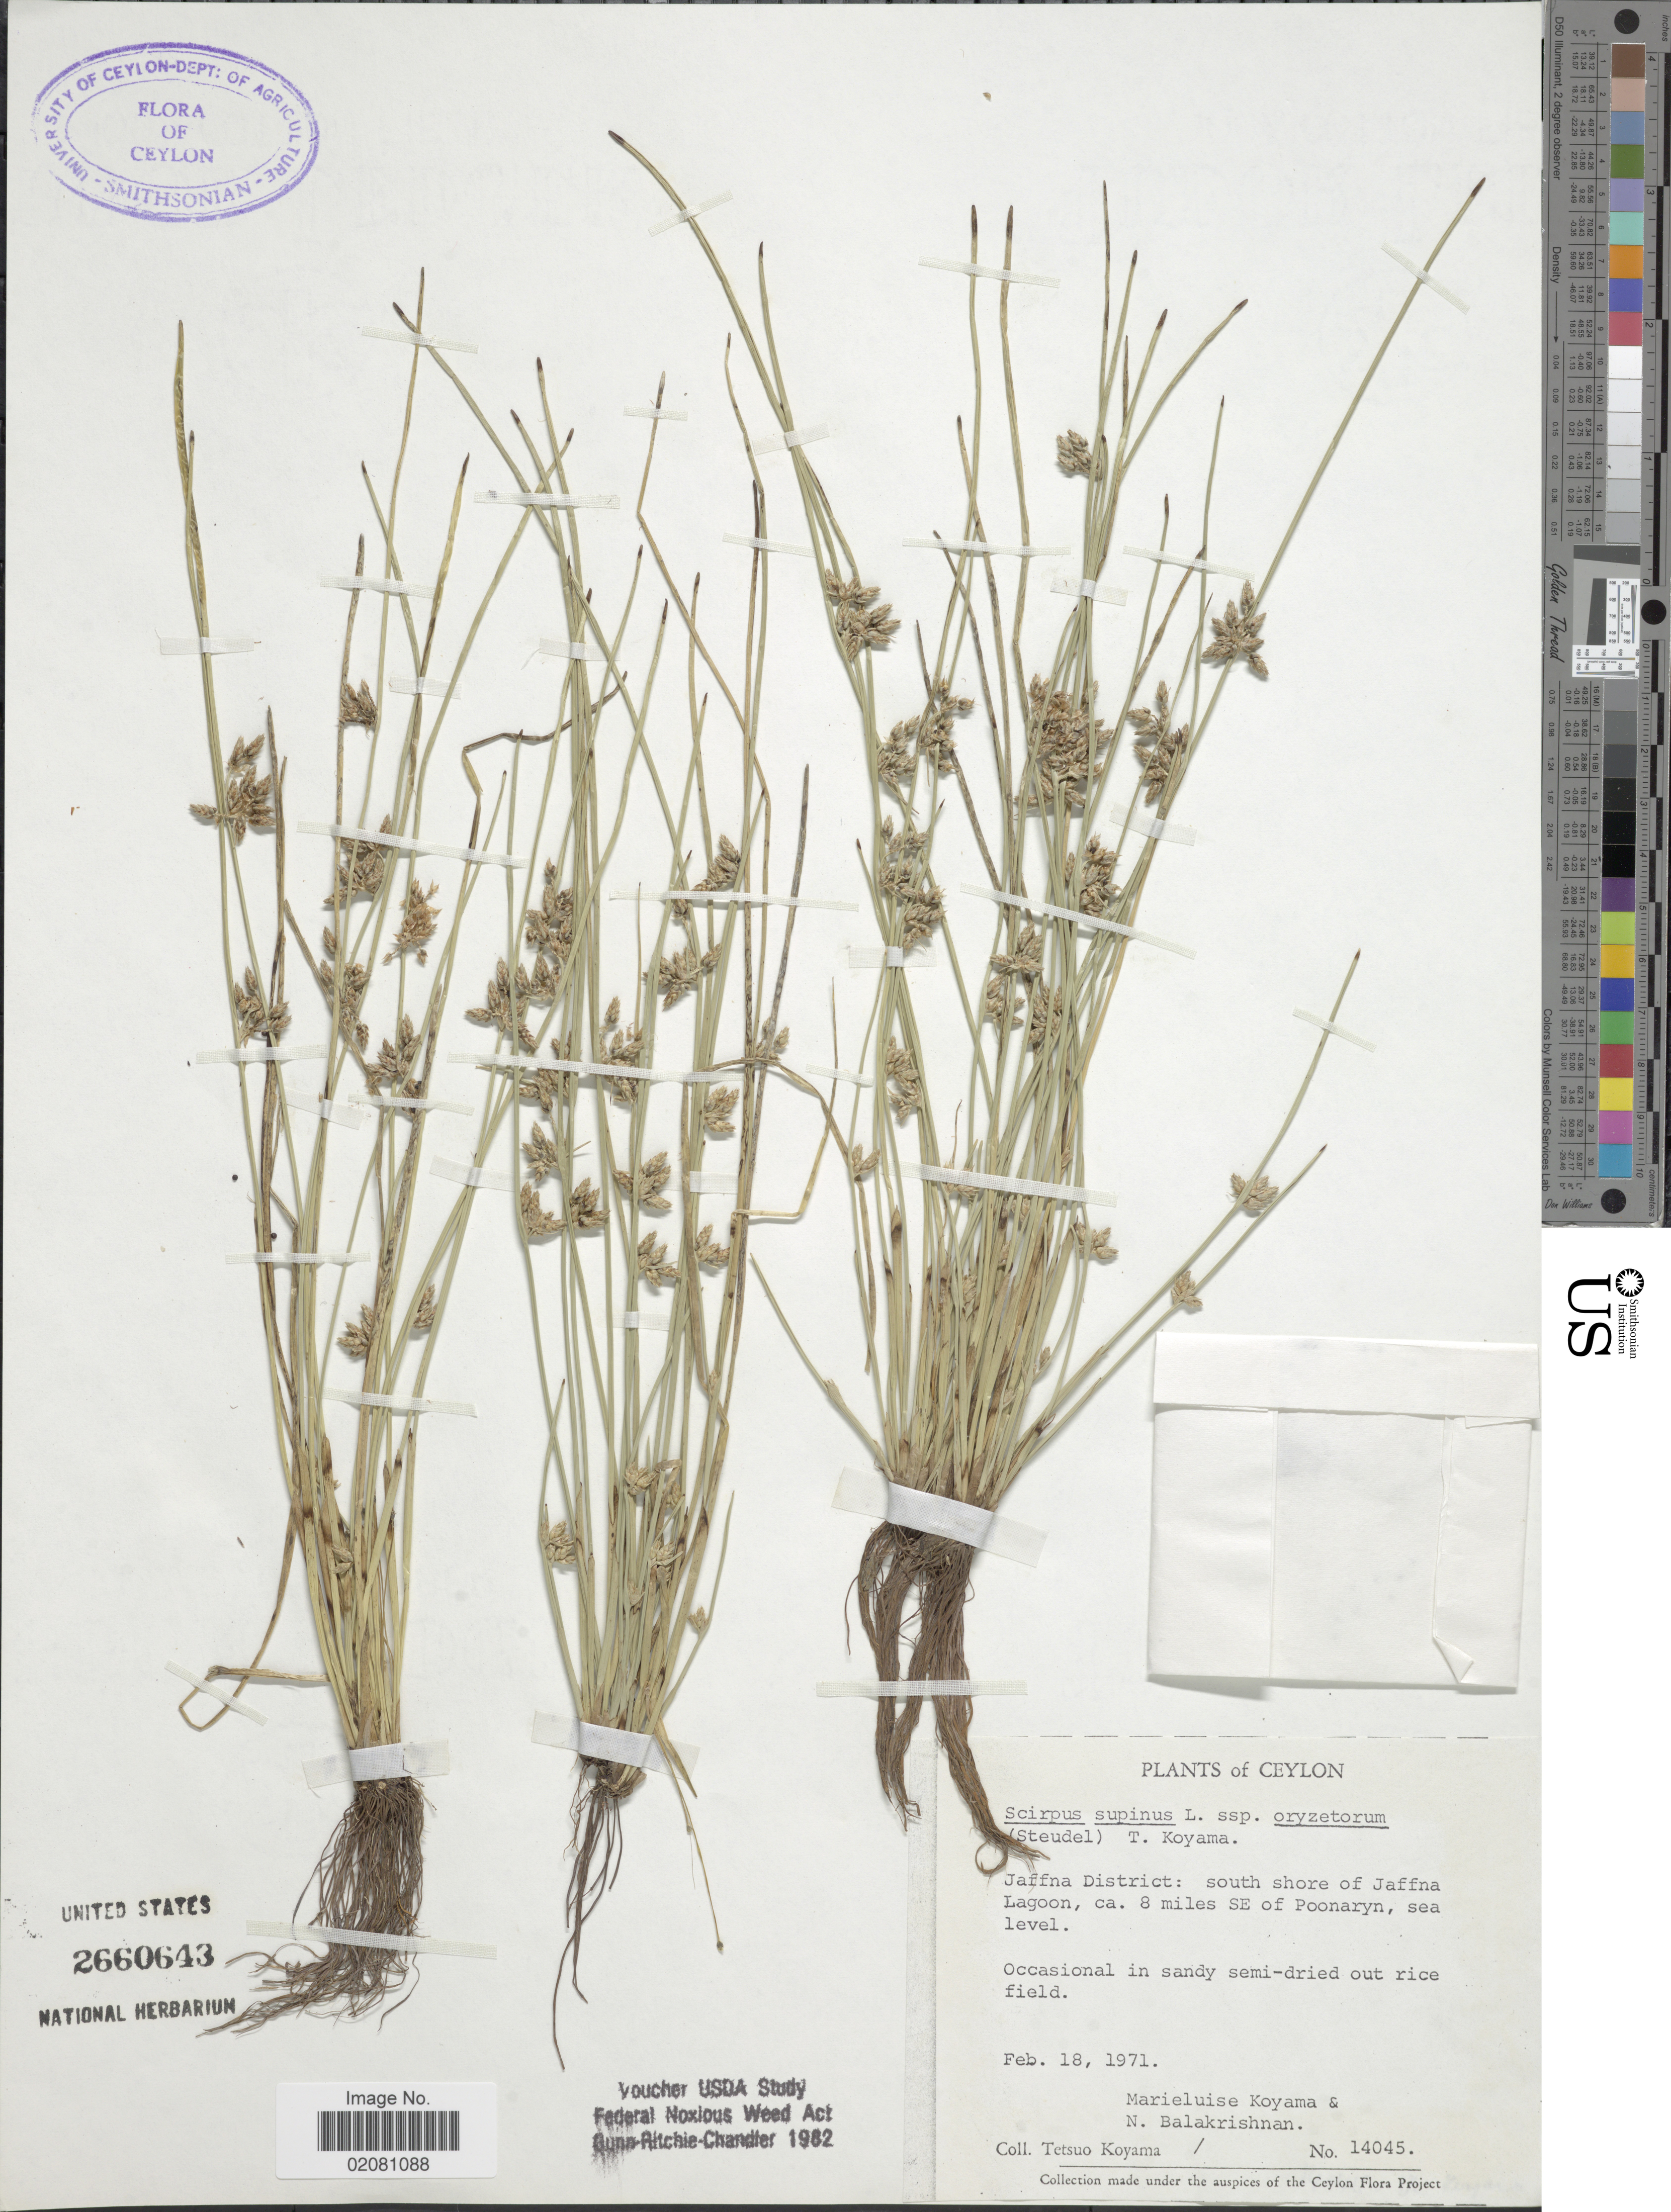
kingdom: Plantae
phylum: Tracheophyta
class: Liliopsida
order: Poales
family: Cyperaceae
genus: Schoenoplectus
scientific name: Schoenoplectus supinus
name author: (L.) Palla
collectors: T. Koyama, M. Koyama & N. Balakrishnan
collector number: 14045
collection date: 1971-02-18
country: Sri Lanka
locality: Ceylon, Jaffna District: south shore of jaffna Lagoon, ca. 8 miles SE of Poonaryn.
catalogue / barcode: US 2660643